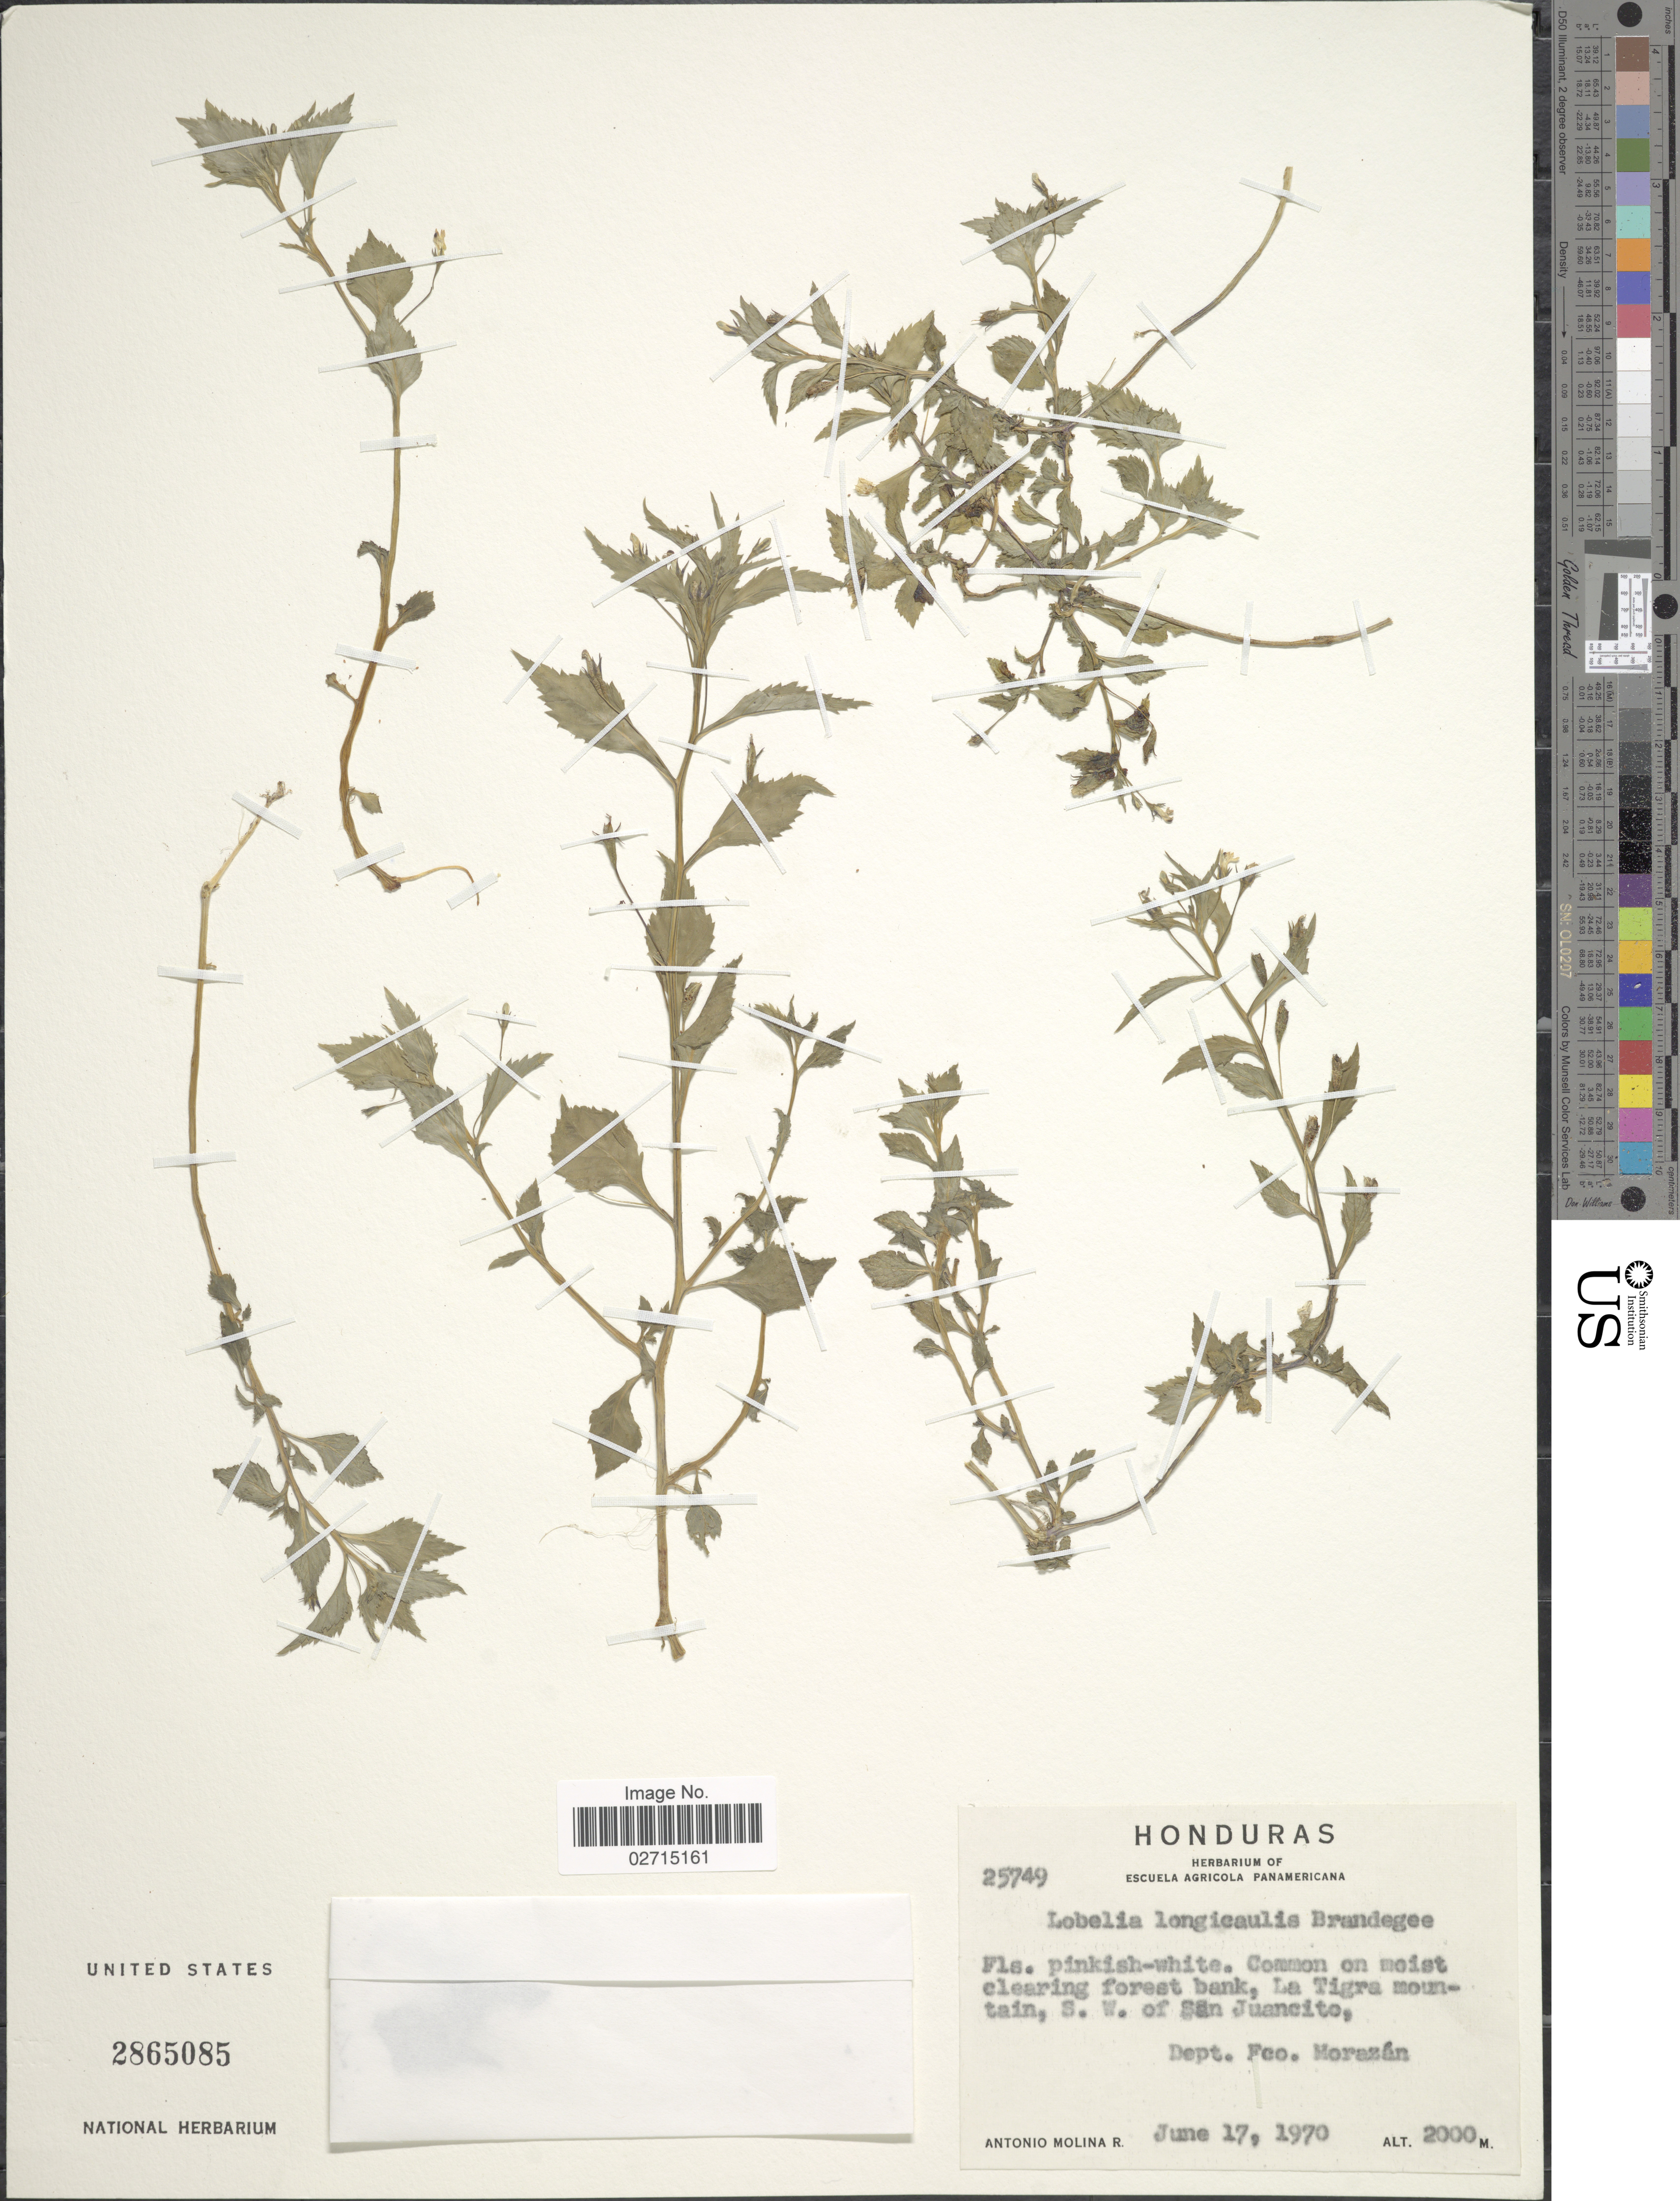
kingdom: Plantae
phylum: Tracheophyta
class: Magnoliopsida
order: Asterales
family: Campanulaceae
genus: Lobelia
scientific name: Lobelia longicaulis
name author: Brandegee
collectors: A. Molina R.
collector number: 25749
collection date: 1970-06-17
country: Honduras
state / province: Fco. Morazán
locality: Common on moist clearing forest bank, La Tigre mountain, S. W. of San Juancito, Dept. Fco. Morazán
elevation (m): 2000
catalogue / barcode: US 2865085